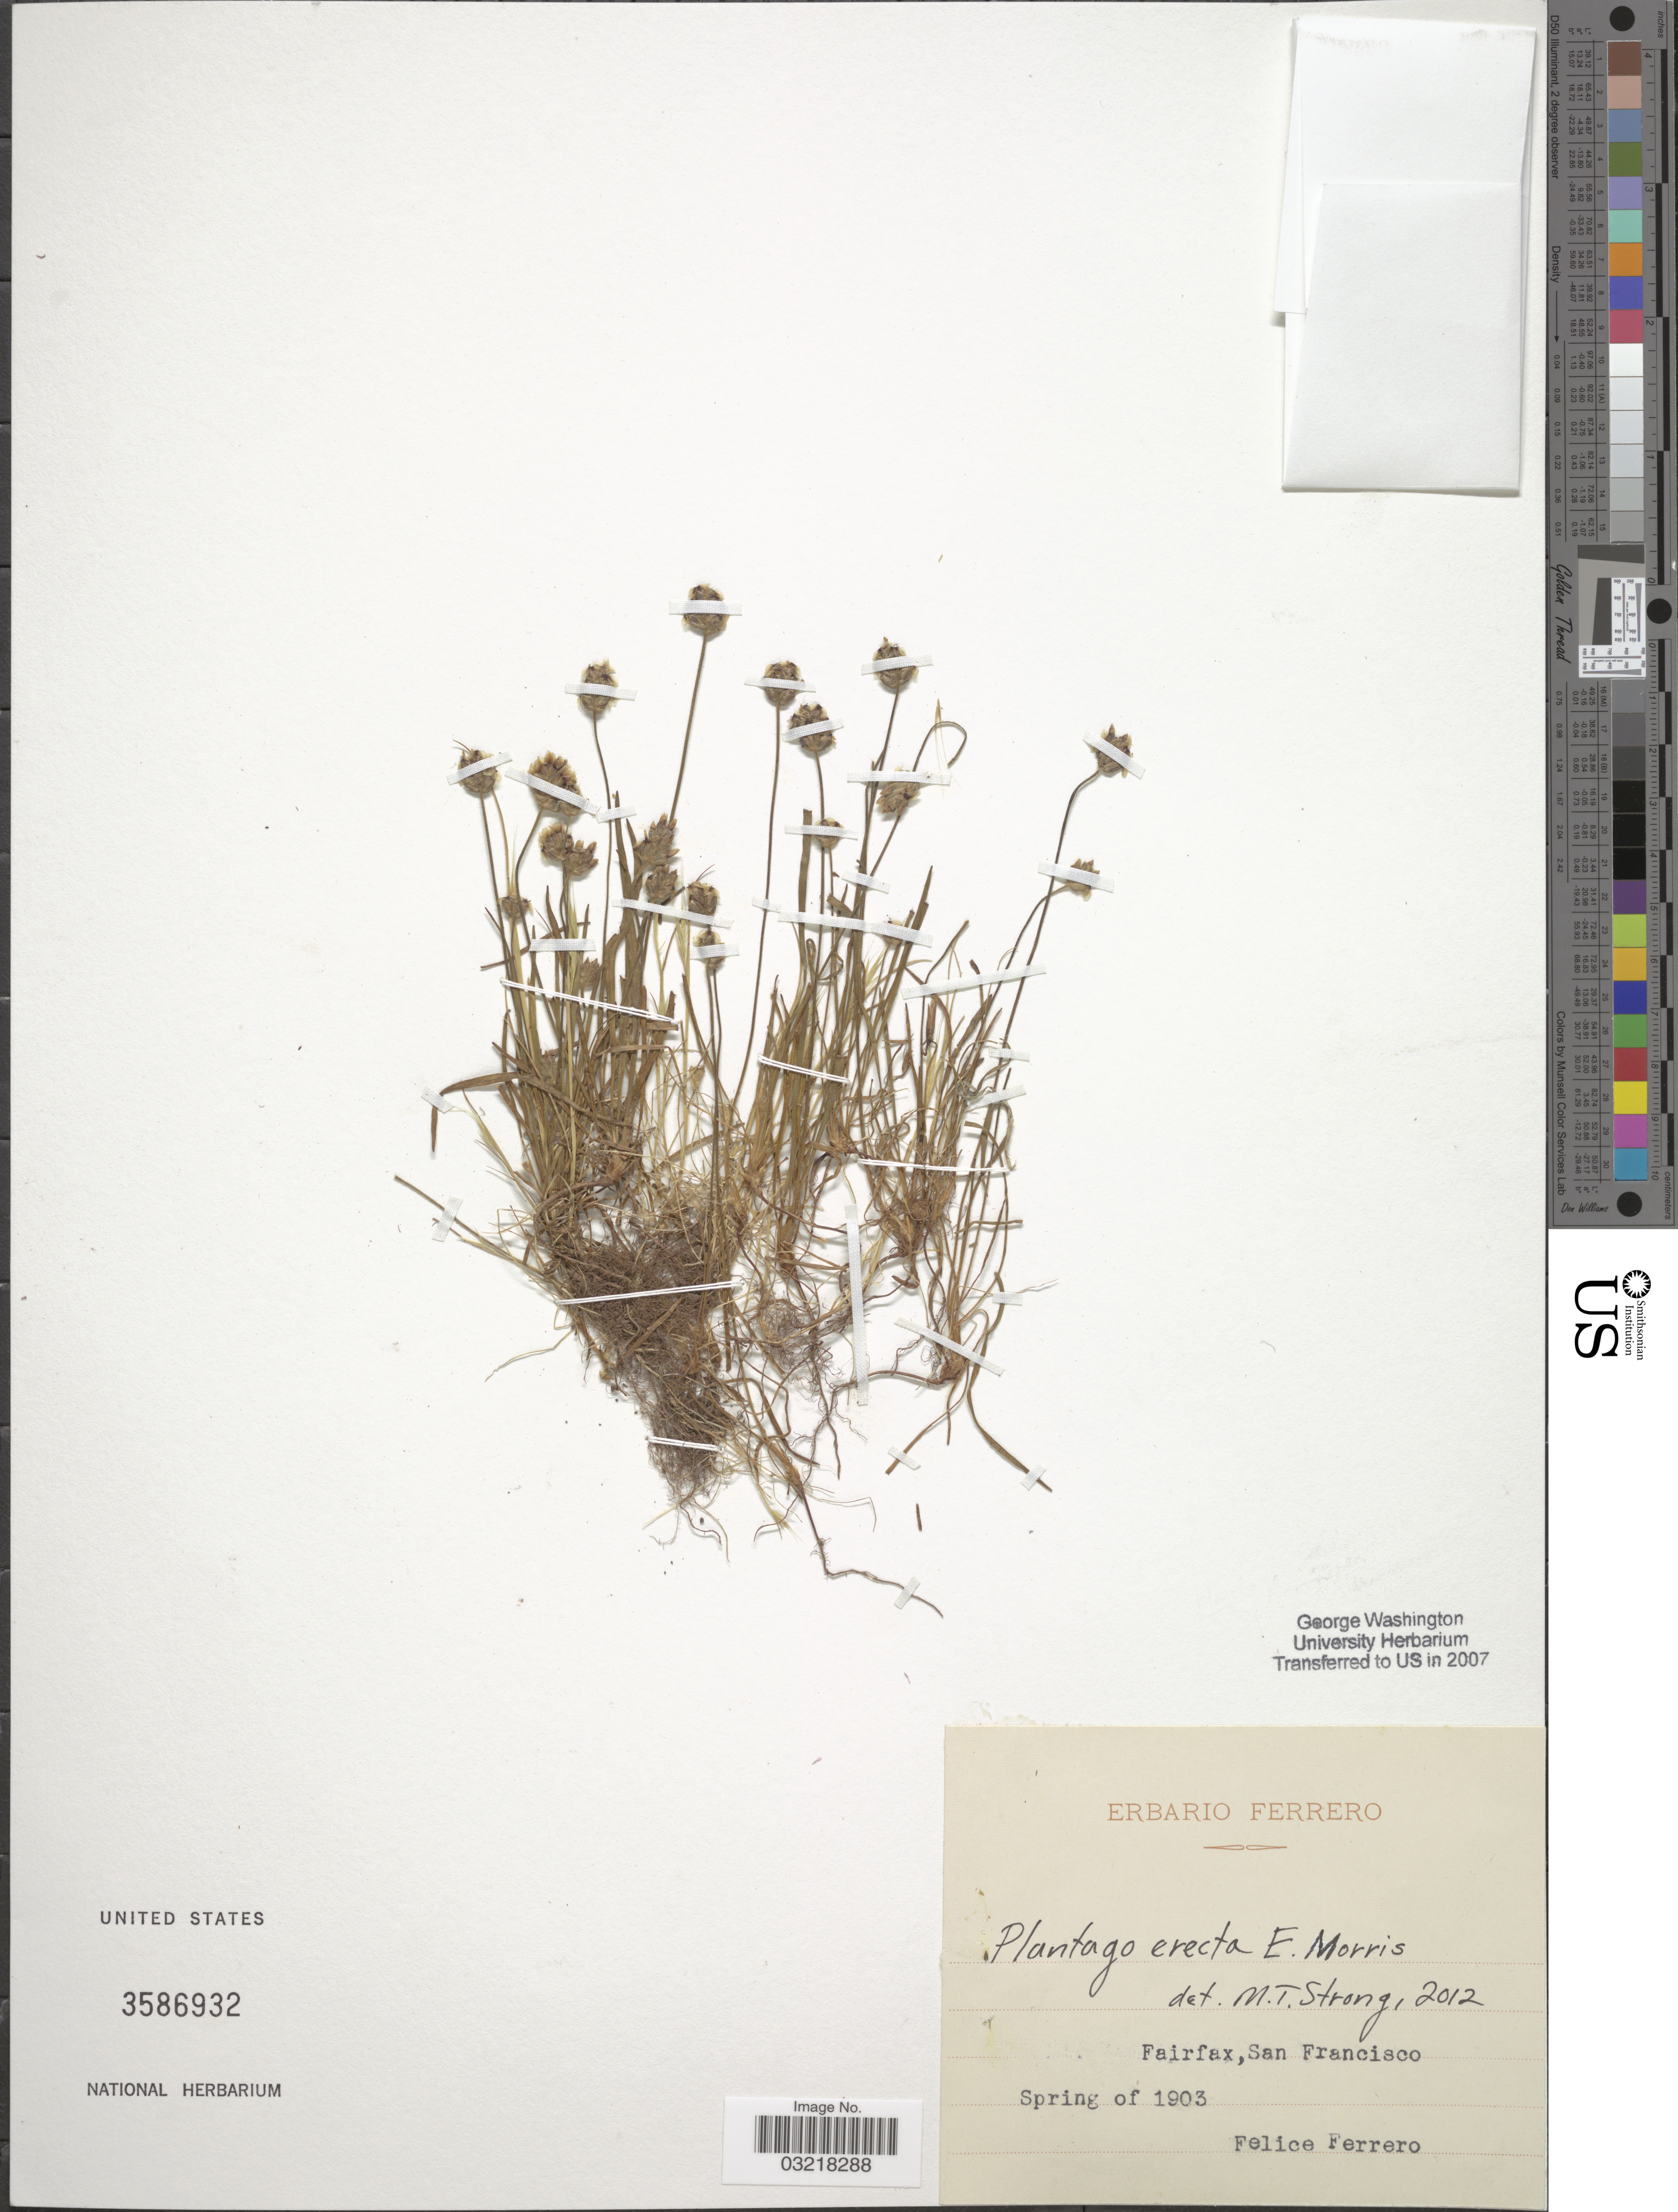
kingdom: Plantae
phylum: Tracheophyta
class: Magnoliopsida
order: Lamiales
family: Plantaginaceae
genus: Plantago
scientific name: Plantago erecta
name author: Morris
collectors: F. Ferrero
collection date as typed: Spring of 1903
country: United States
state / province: California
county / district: San Francisco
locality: Fairfax, San Francisco.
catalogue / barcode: US 3586932